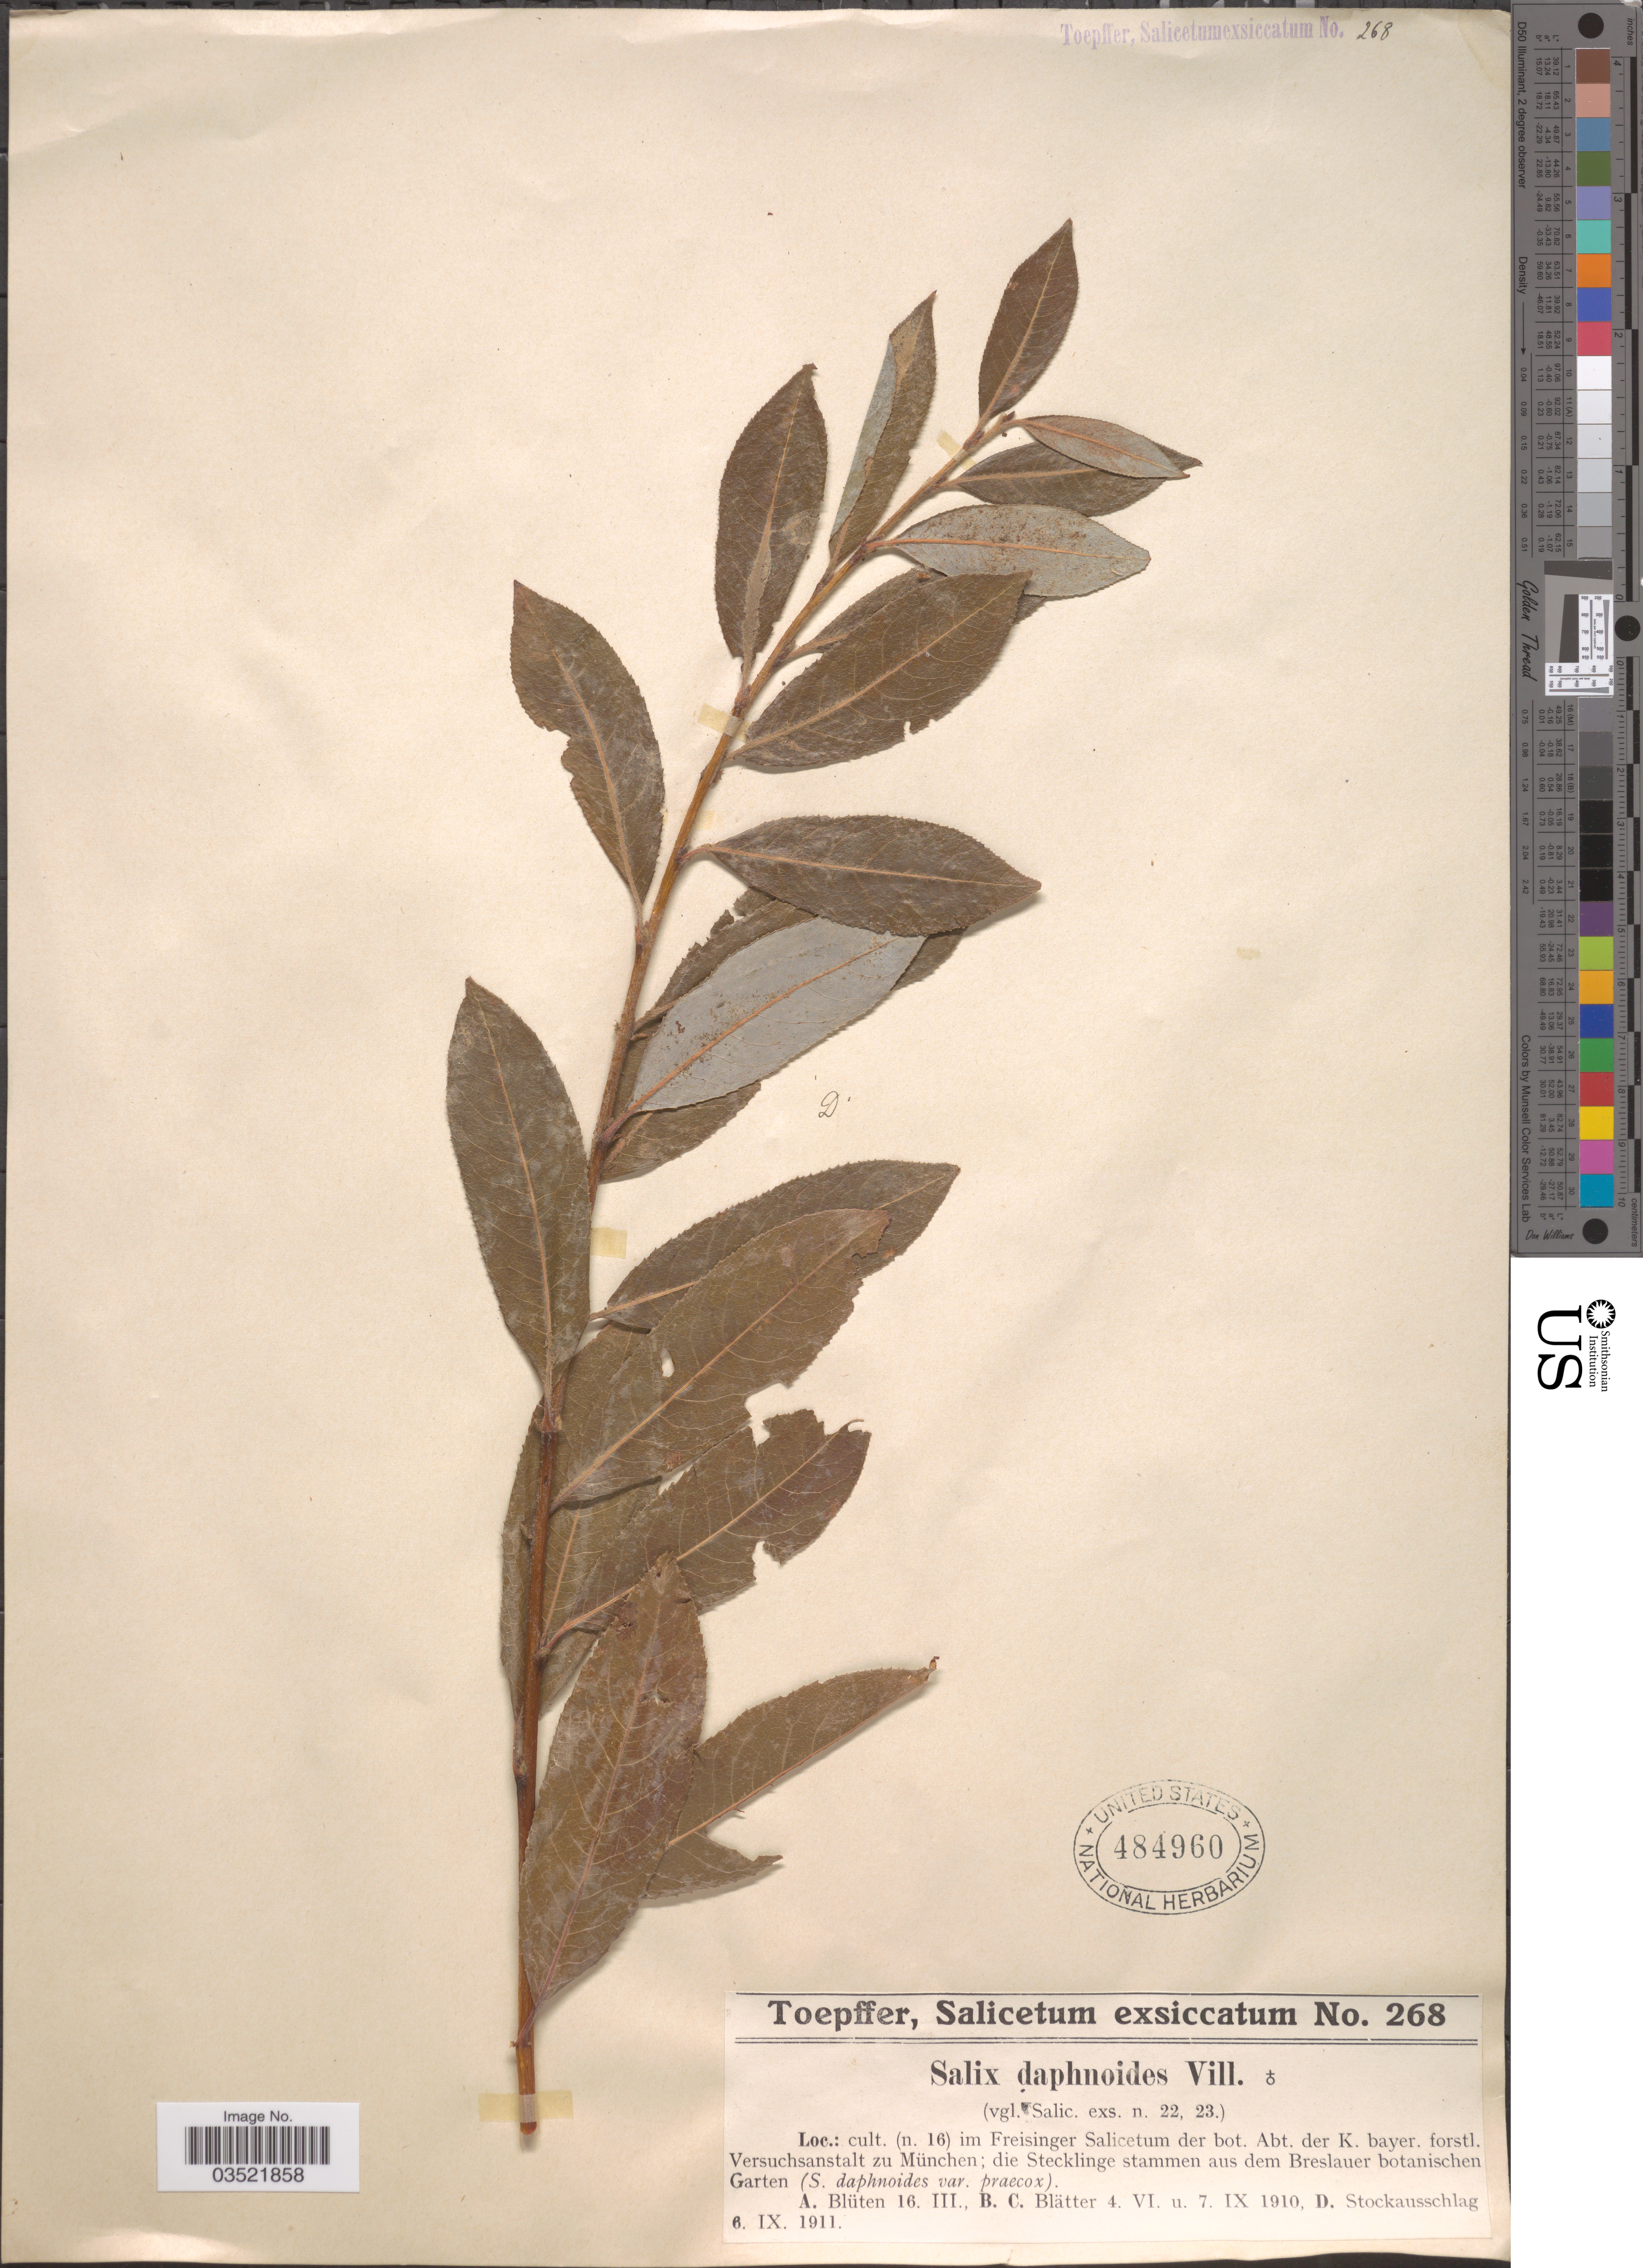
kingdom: Plantae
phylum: Tracheophyta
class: Magnoliopsida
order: Malpighiales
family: Salicaceae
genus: Salix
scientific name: Salix daphnoides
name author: Vill.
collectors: A. Toepffer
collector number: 268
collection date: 1910-03-16/1911-09-06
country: Germany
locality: Cult. (n. 16) im Freisinger Salicetum der bot. Abt. der K. bayer. forstl. Versuchsanstalt zu München; die Stecklinge stammen aus dem Breslauer botanischen Garten.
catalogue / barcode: US 484960